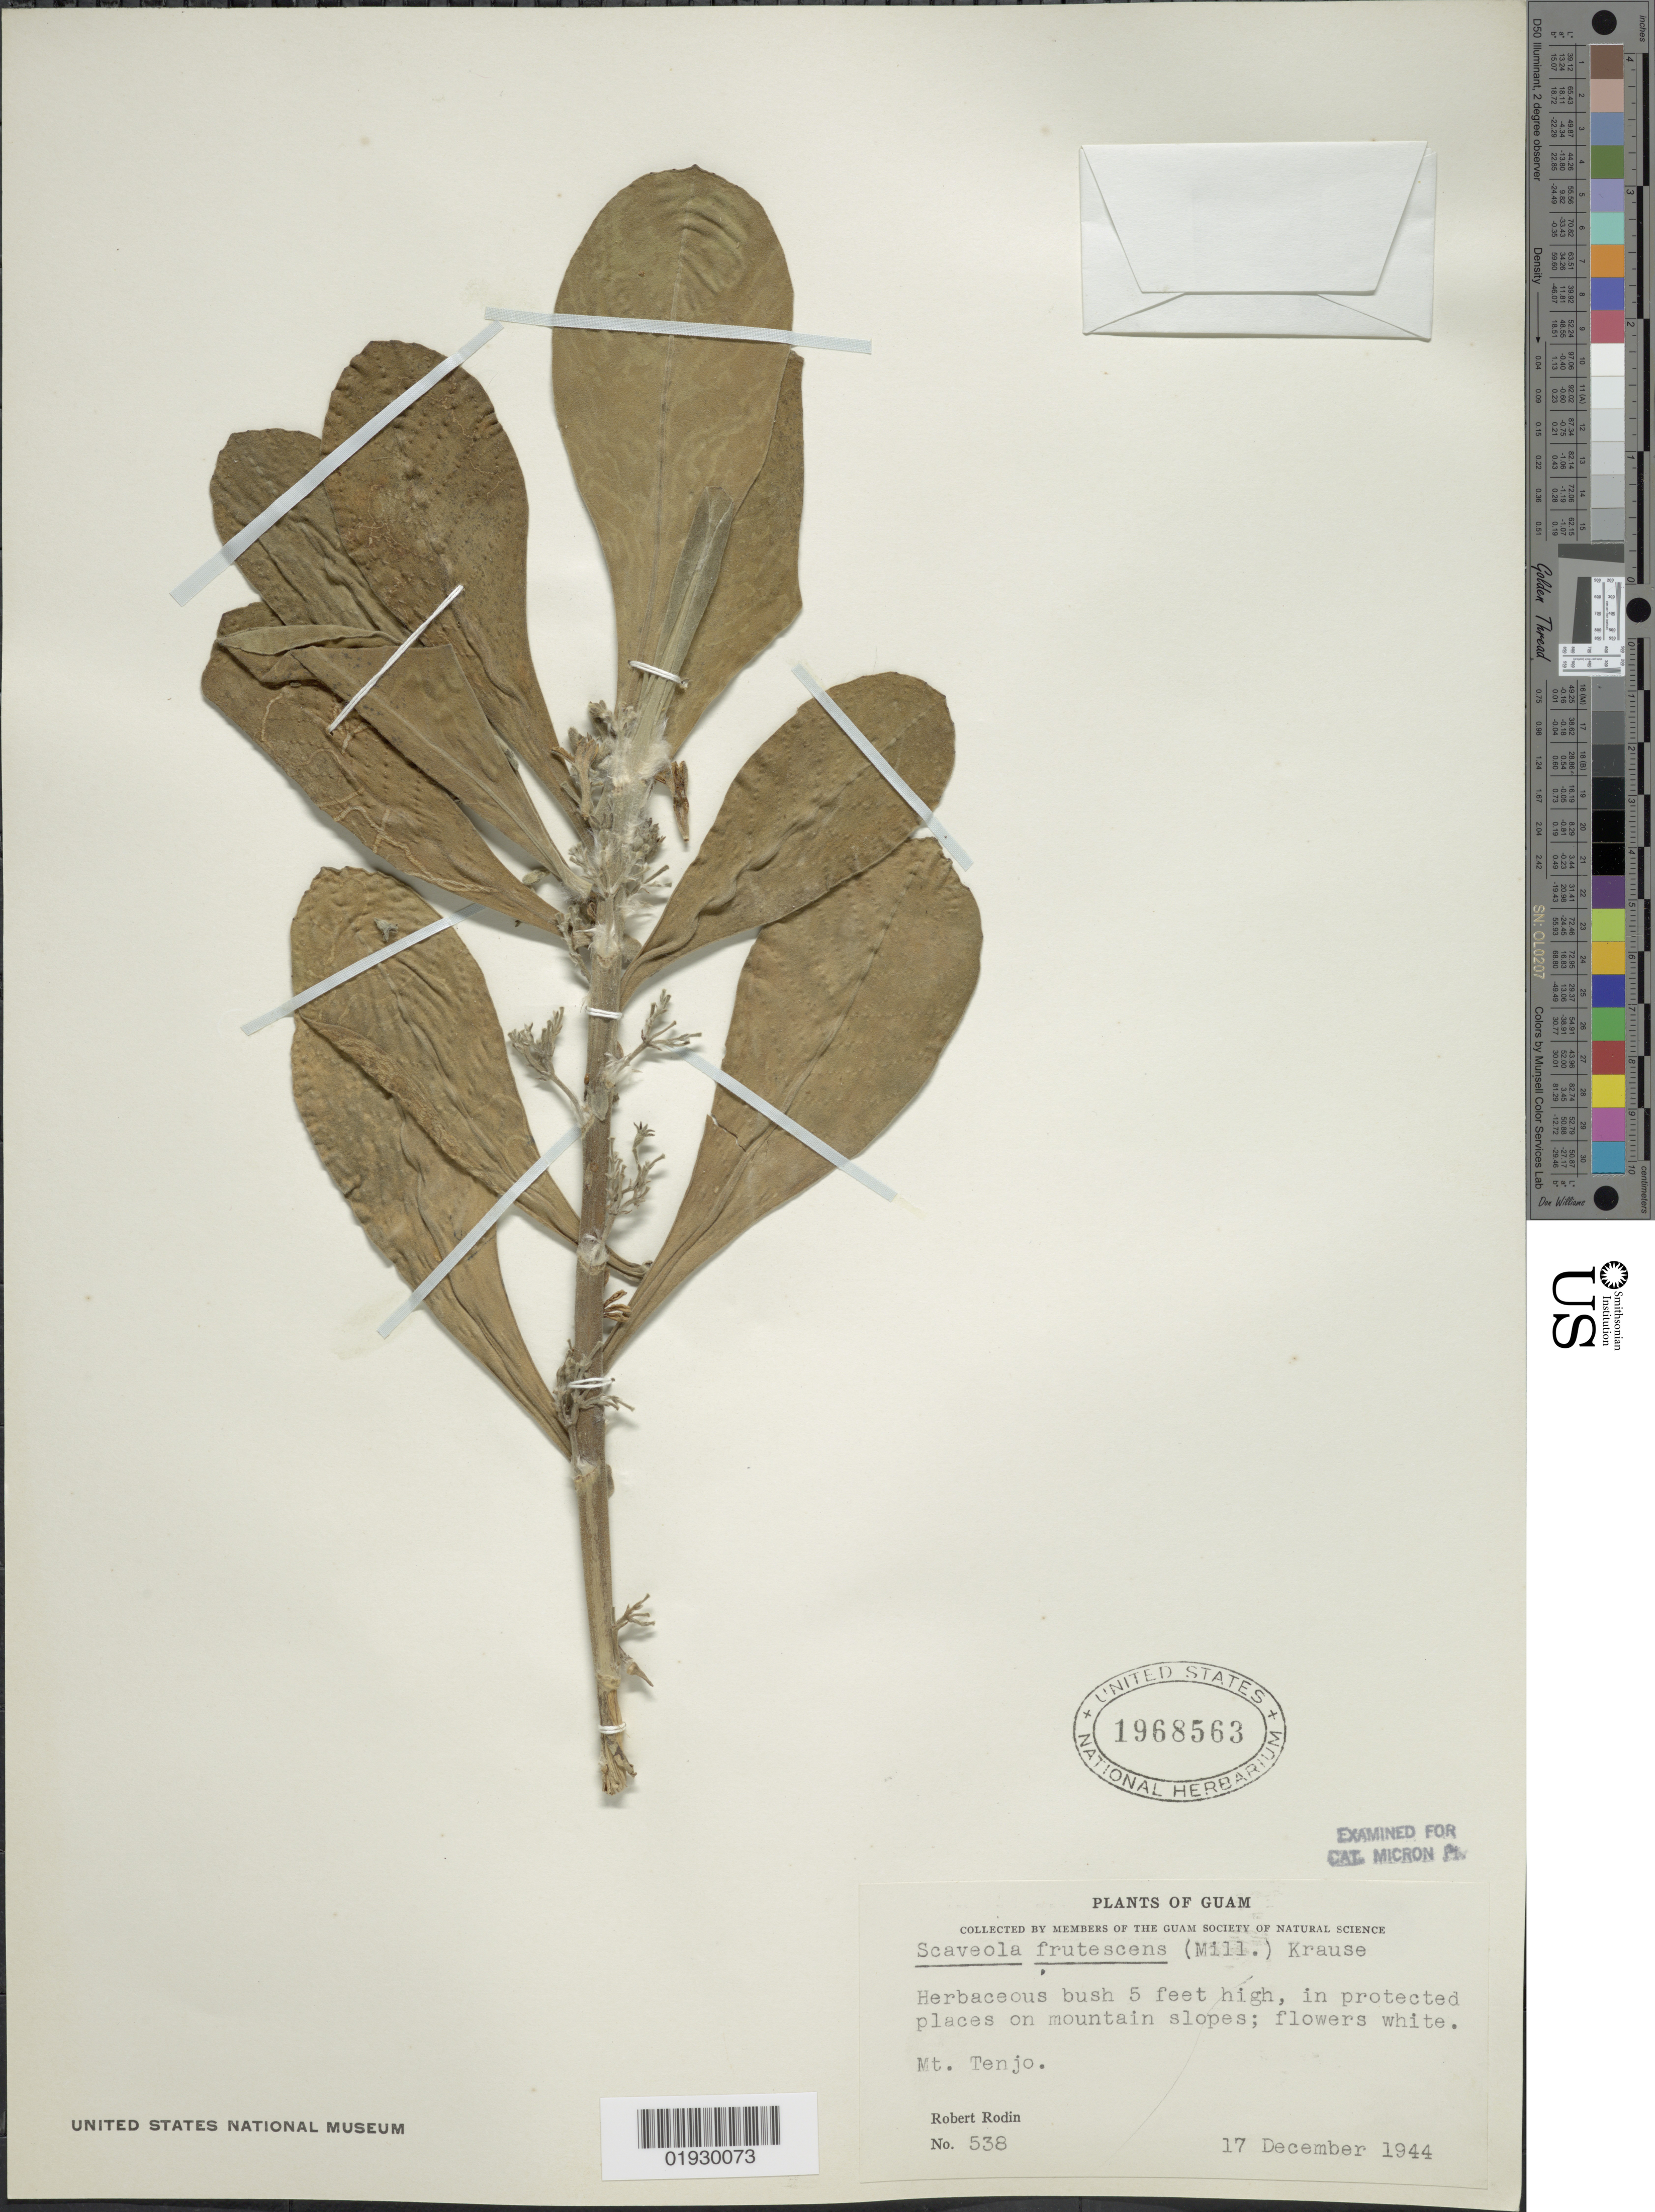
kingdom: Plantae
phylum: Tracheophyta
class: Magnoliopsida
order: Asterales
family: Goodeniaceae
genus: Scaevola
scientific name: Scaevola sericea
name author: Vahl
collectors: R. Rodin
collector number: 538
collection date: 1944-12-17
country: Guam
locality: Mt. Tenjo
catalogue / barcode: US 1968563